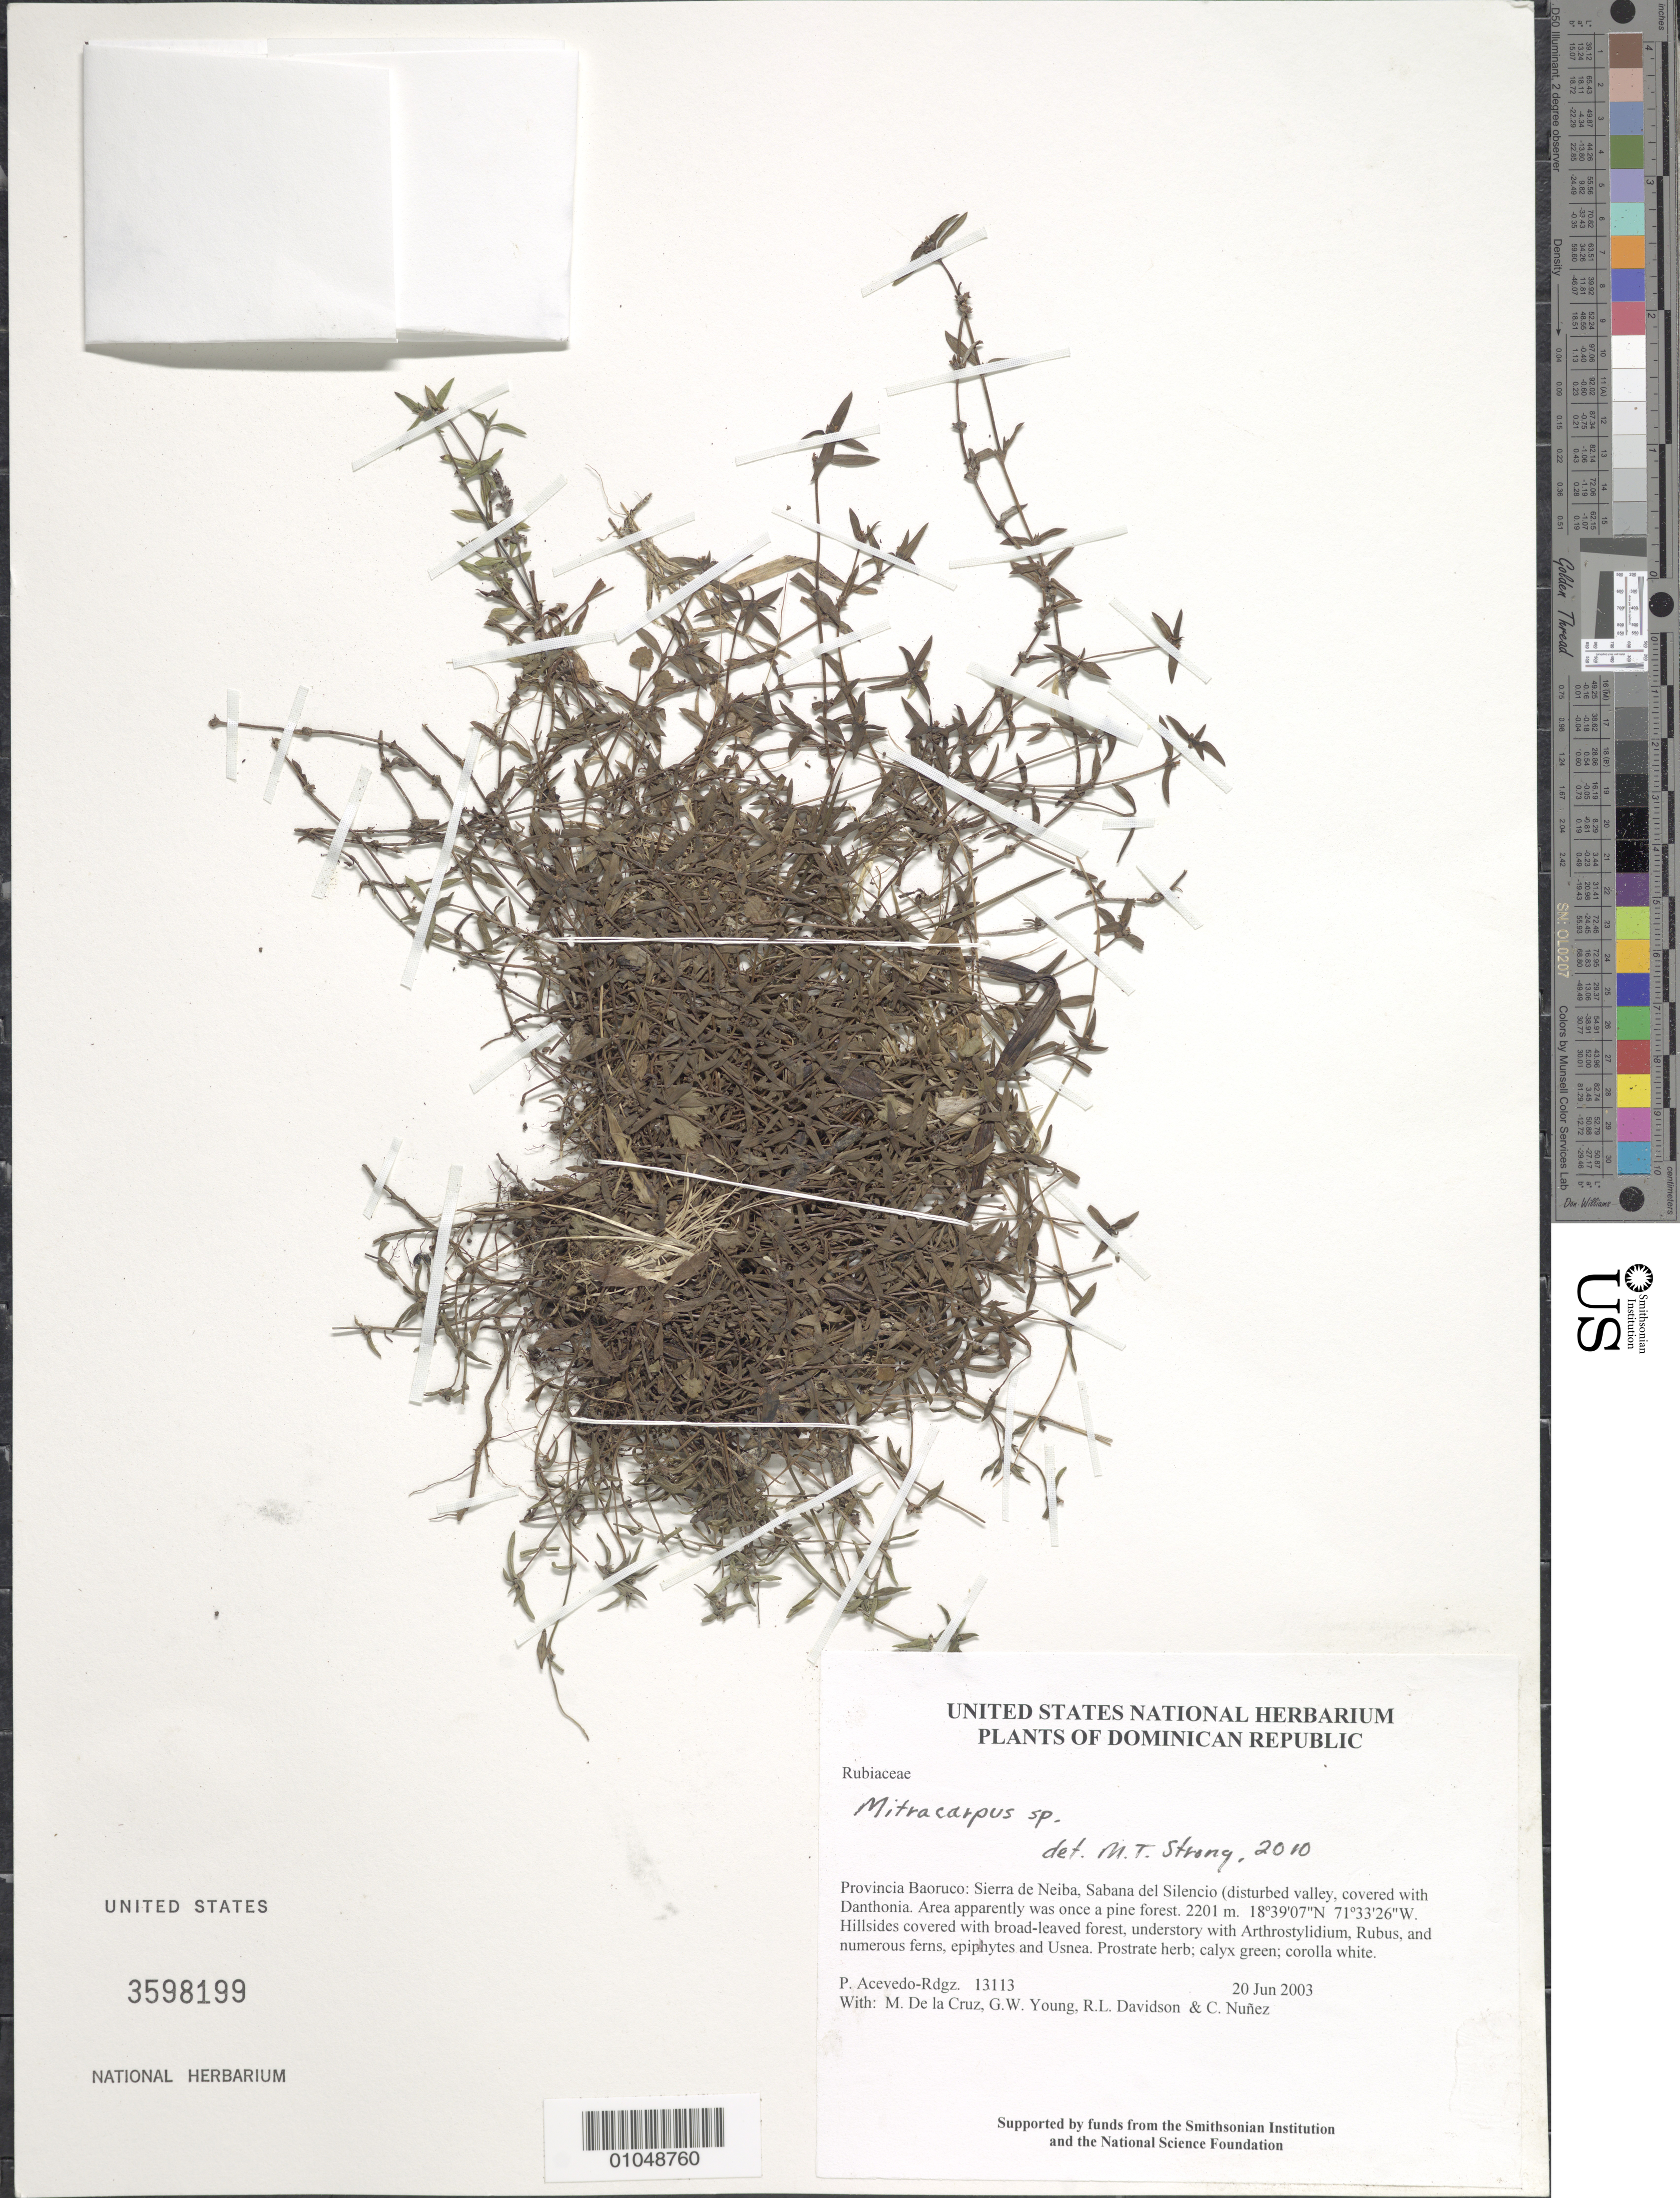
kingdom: Plantae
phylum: Tracheophyta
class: Magnoliopsida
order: Gentianales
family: Rubiaceae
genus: Mitracarpus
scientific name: Mitracarpus sp.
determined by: Strong, M. T., (US), Smithsonian Institution - National Museum of Natural History (UNITED STATES)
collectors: P. Acevedo-Rodr., M. de la Cruz, J. Rawlins, G. Young, R. Davidson & C. Nunez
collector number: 13113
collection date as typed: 20 Jun 2003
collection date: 2003-06-20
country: Dominican Republic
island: Hispaniola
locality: Provincia Baoruco: Sierra de Neiba, Sabana del Silencio (disturbed valley, covered with Danthonia. Area apparently was once a pine forest.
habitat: Hillsides covered with broad-leaved forest, understory with Arthrostylidium, Rubus, and numerous ferns, epiphytes and Usnea.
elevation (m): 2201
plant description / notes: US, MO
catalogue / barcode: US 3598199